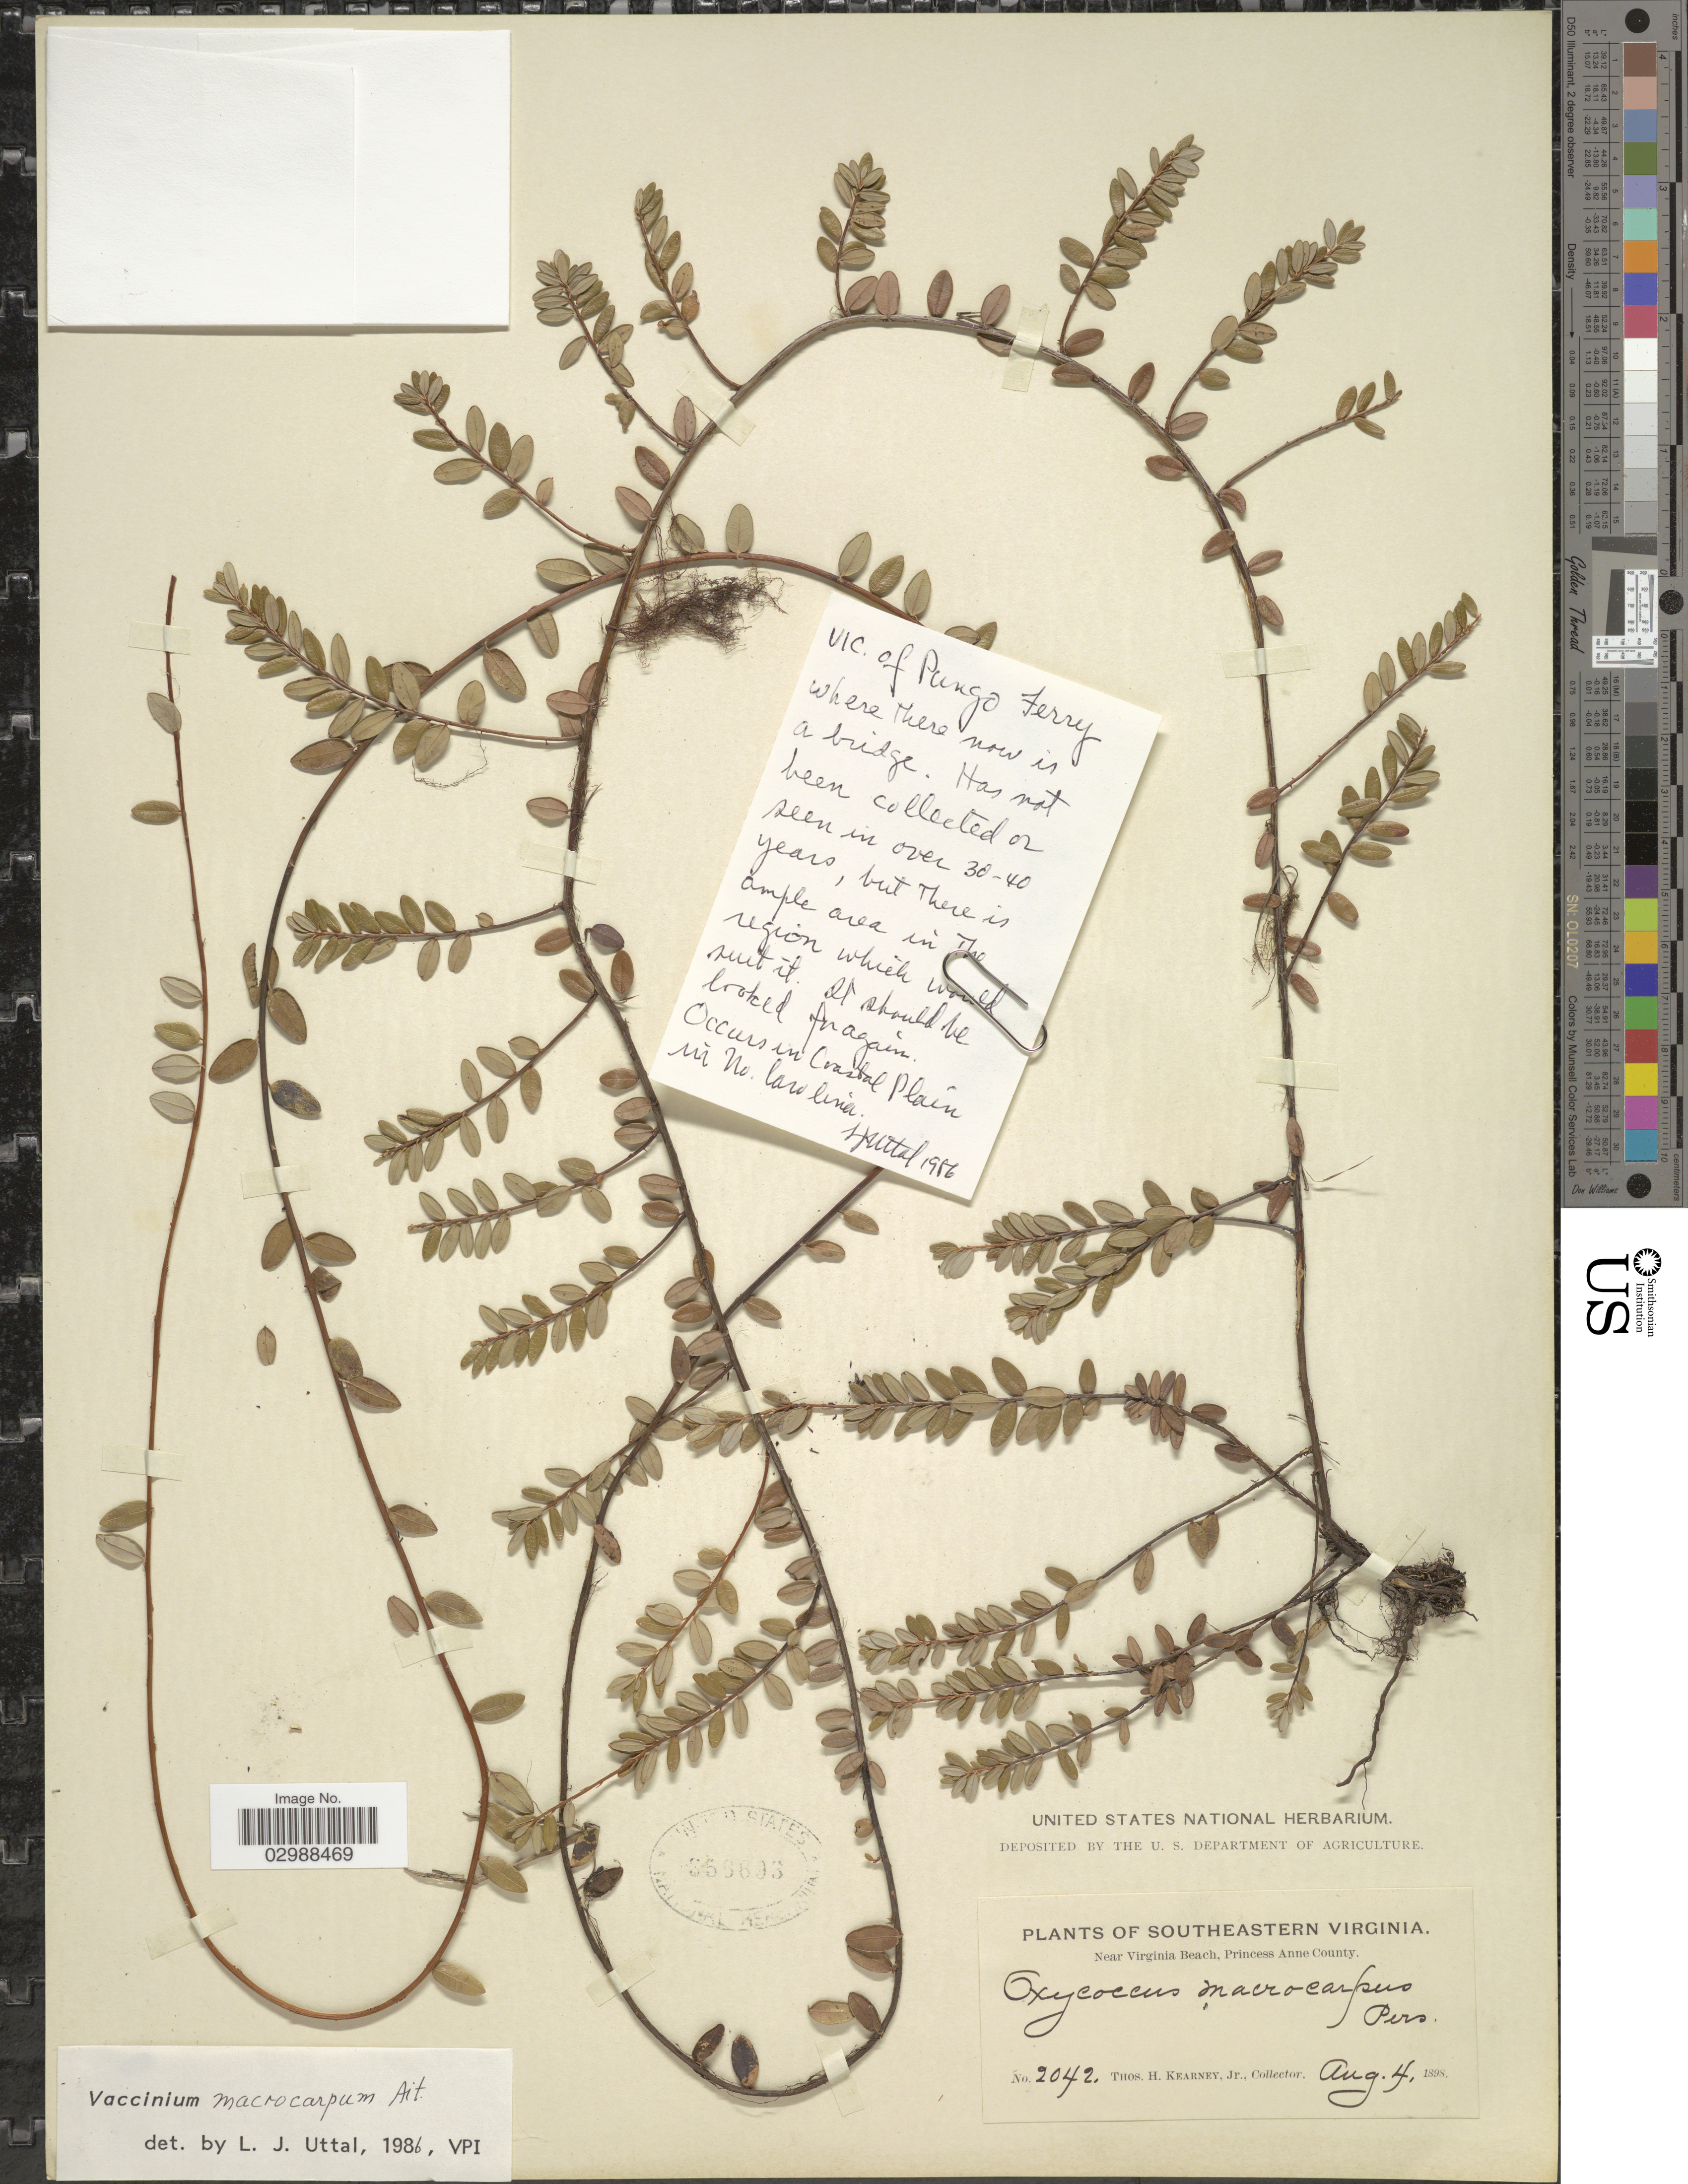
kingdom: Plantae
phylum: Tracheophyta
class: Magnoliopsida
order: Ericales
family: Ericaceae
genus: Vaccinium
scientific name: Vaccinium macrocarpon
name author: Aiton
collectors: T. H. Kearney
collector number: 2042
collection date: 1898-08-04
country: United States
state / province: Virginia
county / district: City of Virginia Beach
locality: Southeastern Virginia, Near Virginia Beach, Princess Anne (=historic county name) County.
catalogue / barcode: US 356693